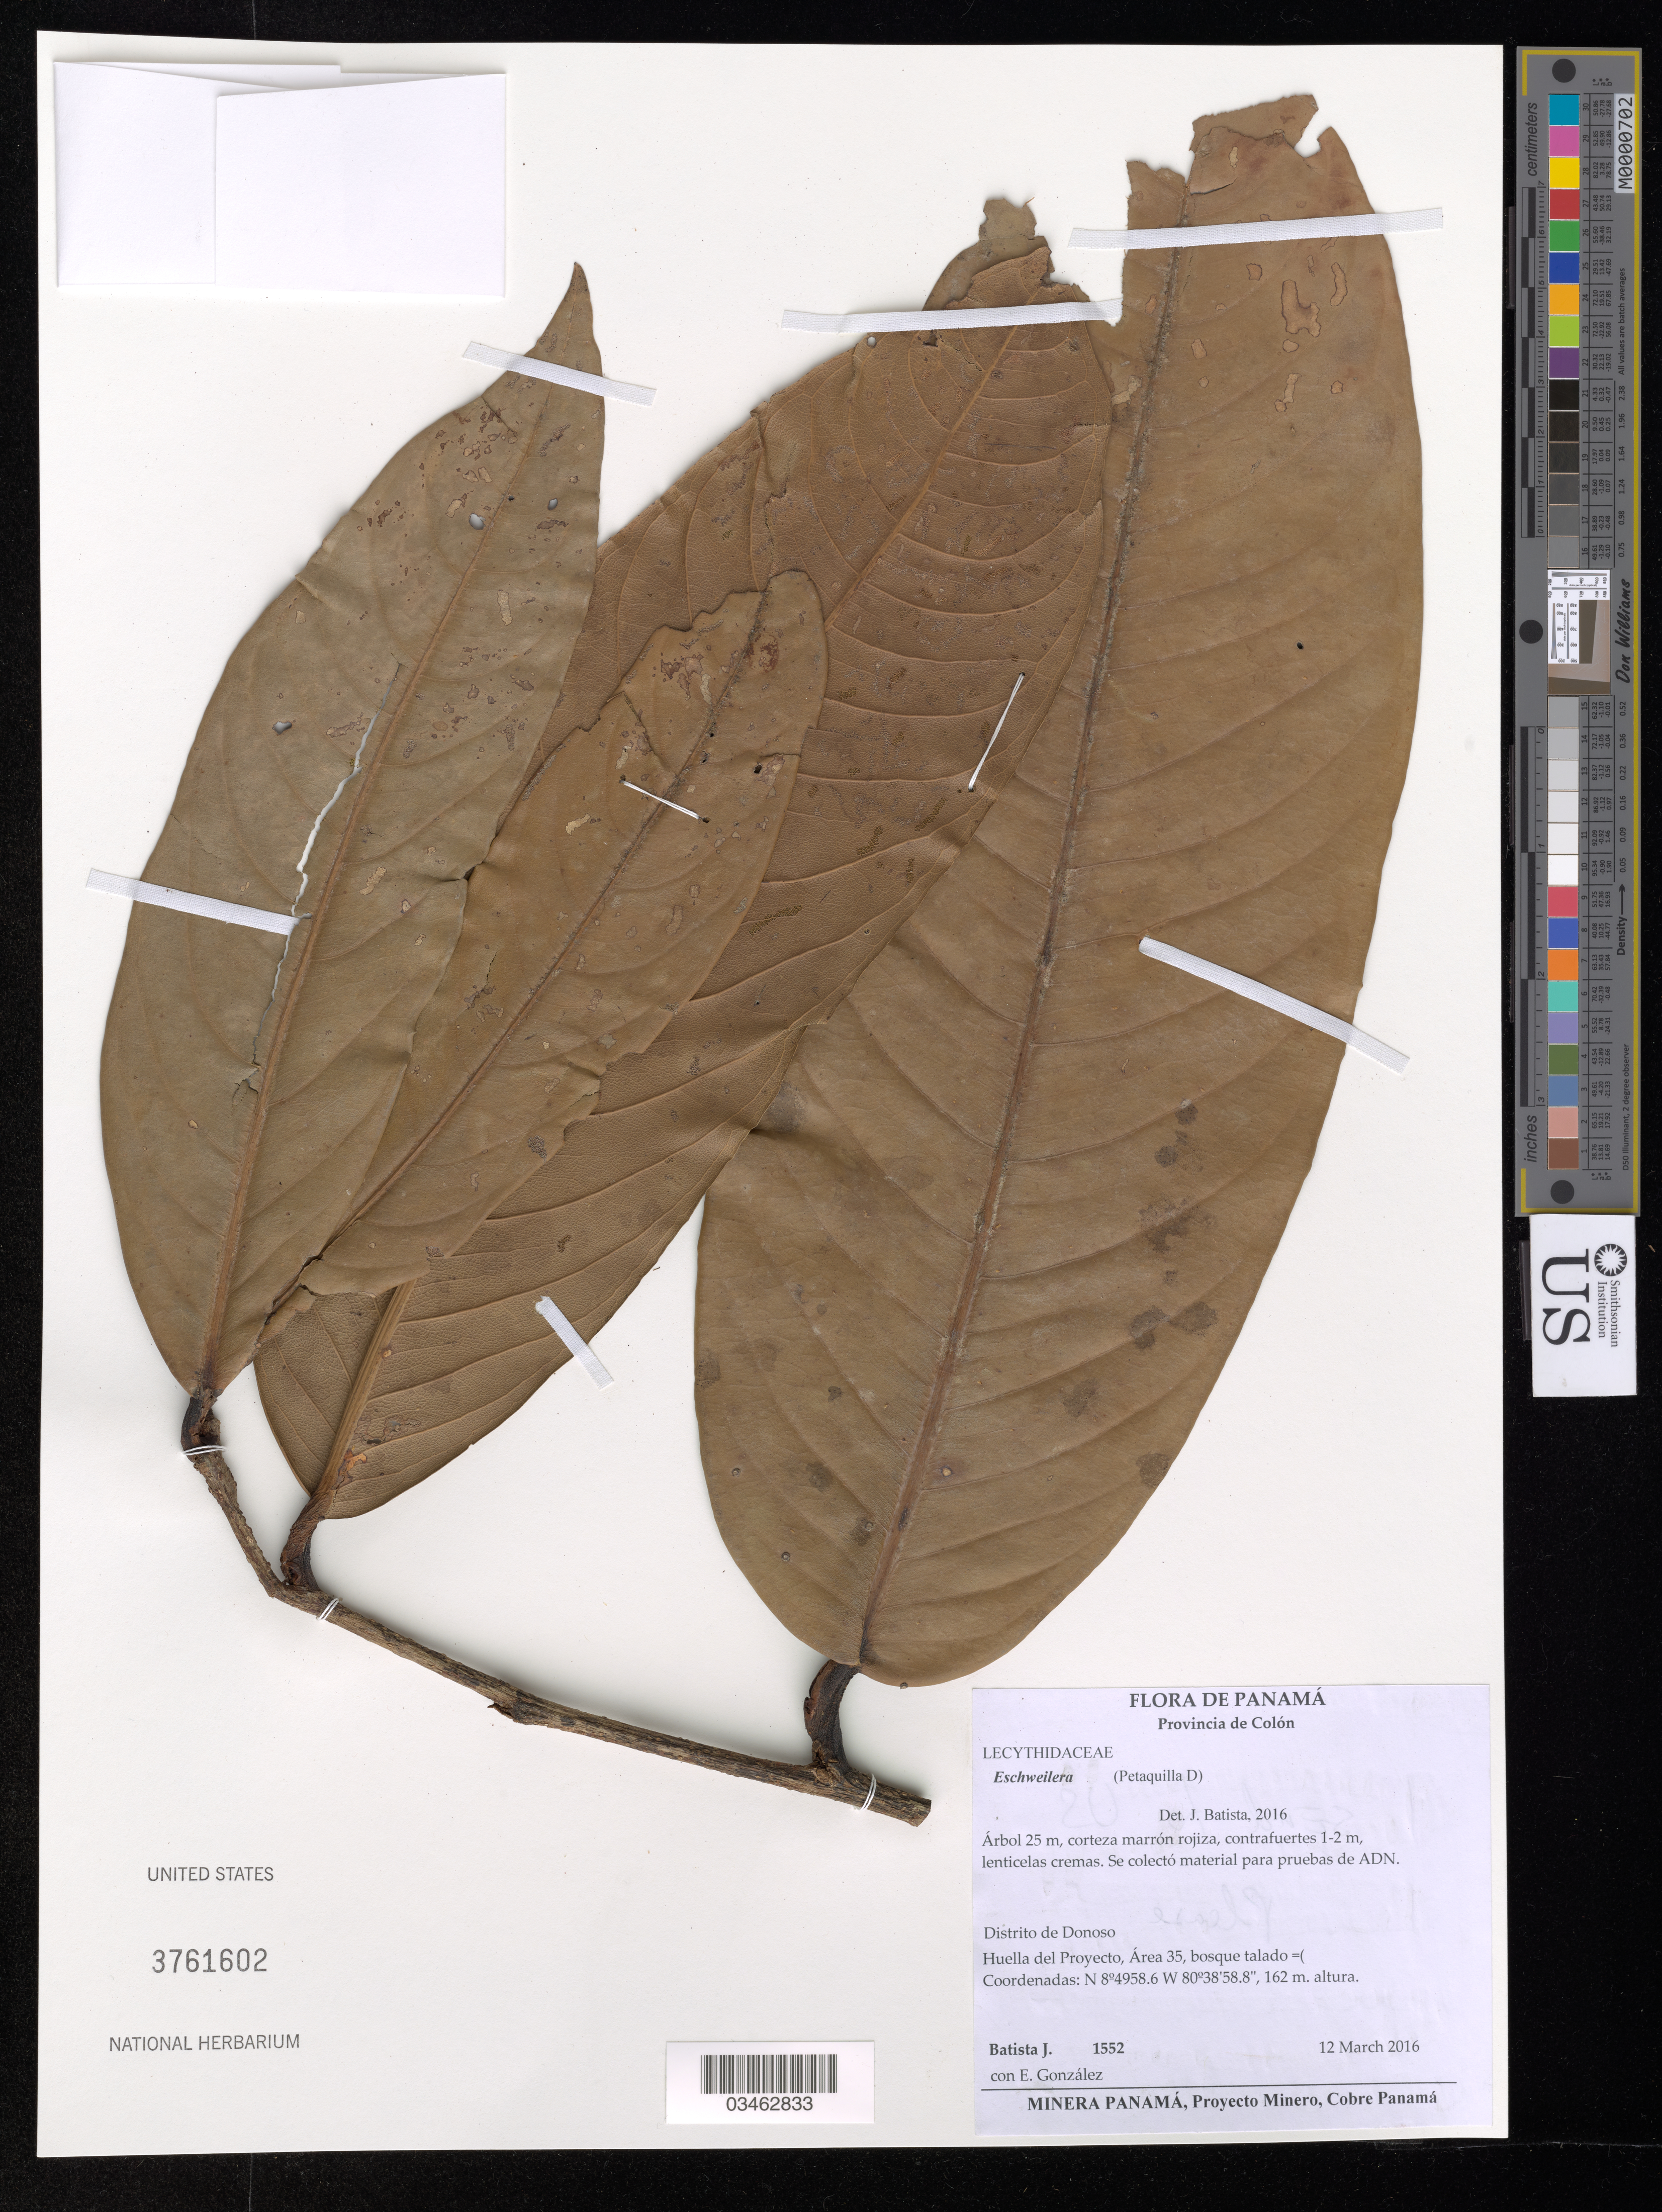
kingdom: Plantae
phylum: Tracheophyta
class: Magnoliopsida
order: Ericales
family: Lecythidaceae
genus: Eschweilera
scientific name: Eschweilera sp.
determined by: Batista, J.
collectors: J. Batista & E. Gonzalez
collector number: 1552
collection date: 2016-03-12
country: Panama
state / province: Colón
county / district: Donoso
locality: Distrito de Donoso, Huella del Proyecto, Area 35.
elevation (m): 162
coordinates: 8 49 58.6 N, 80 38 58.8 W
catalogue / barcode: US 3761602